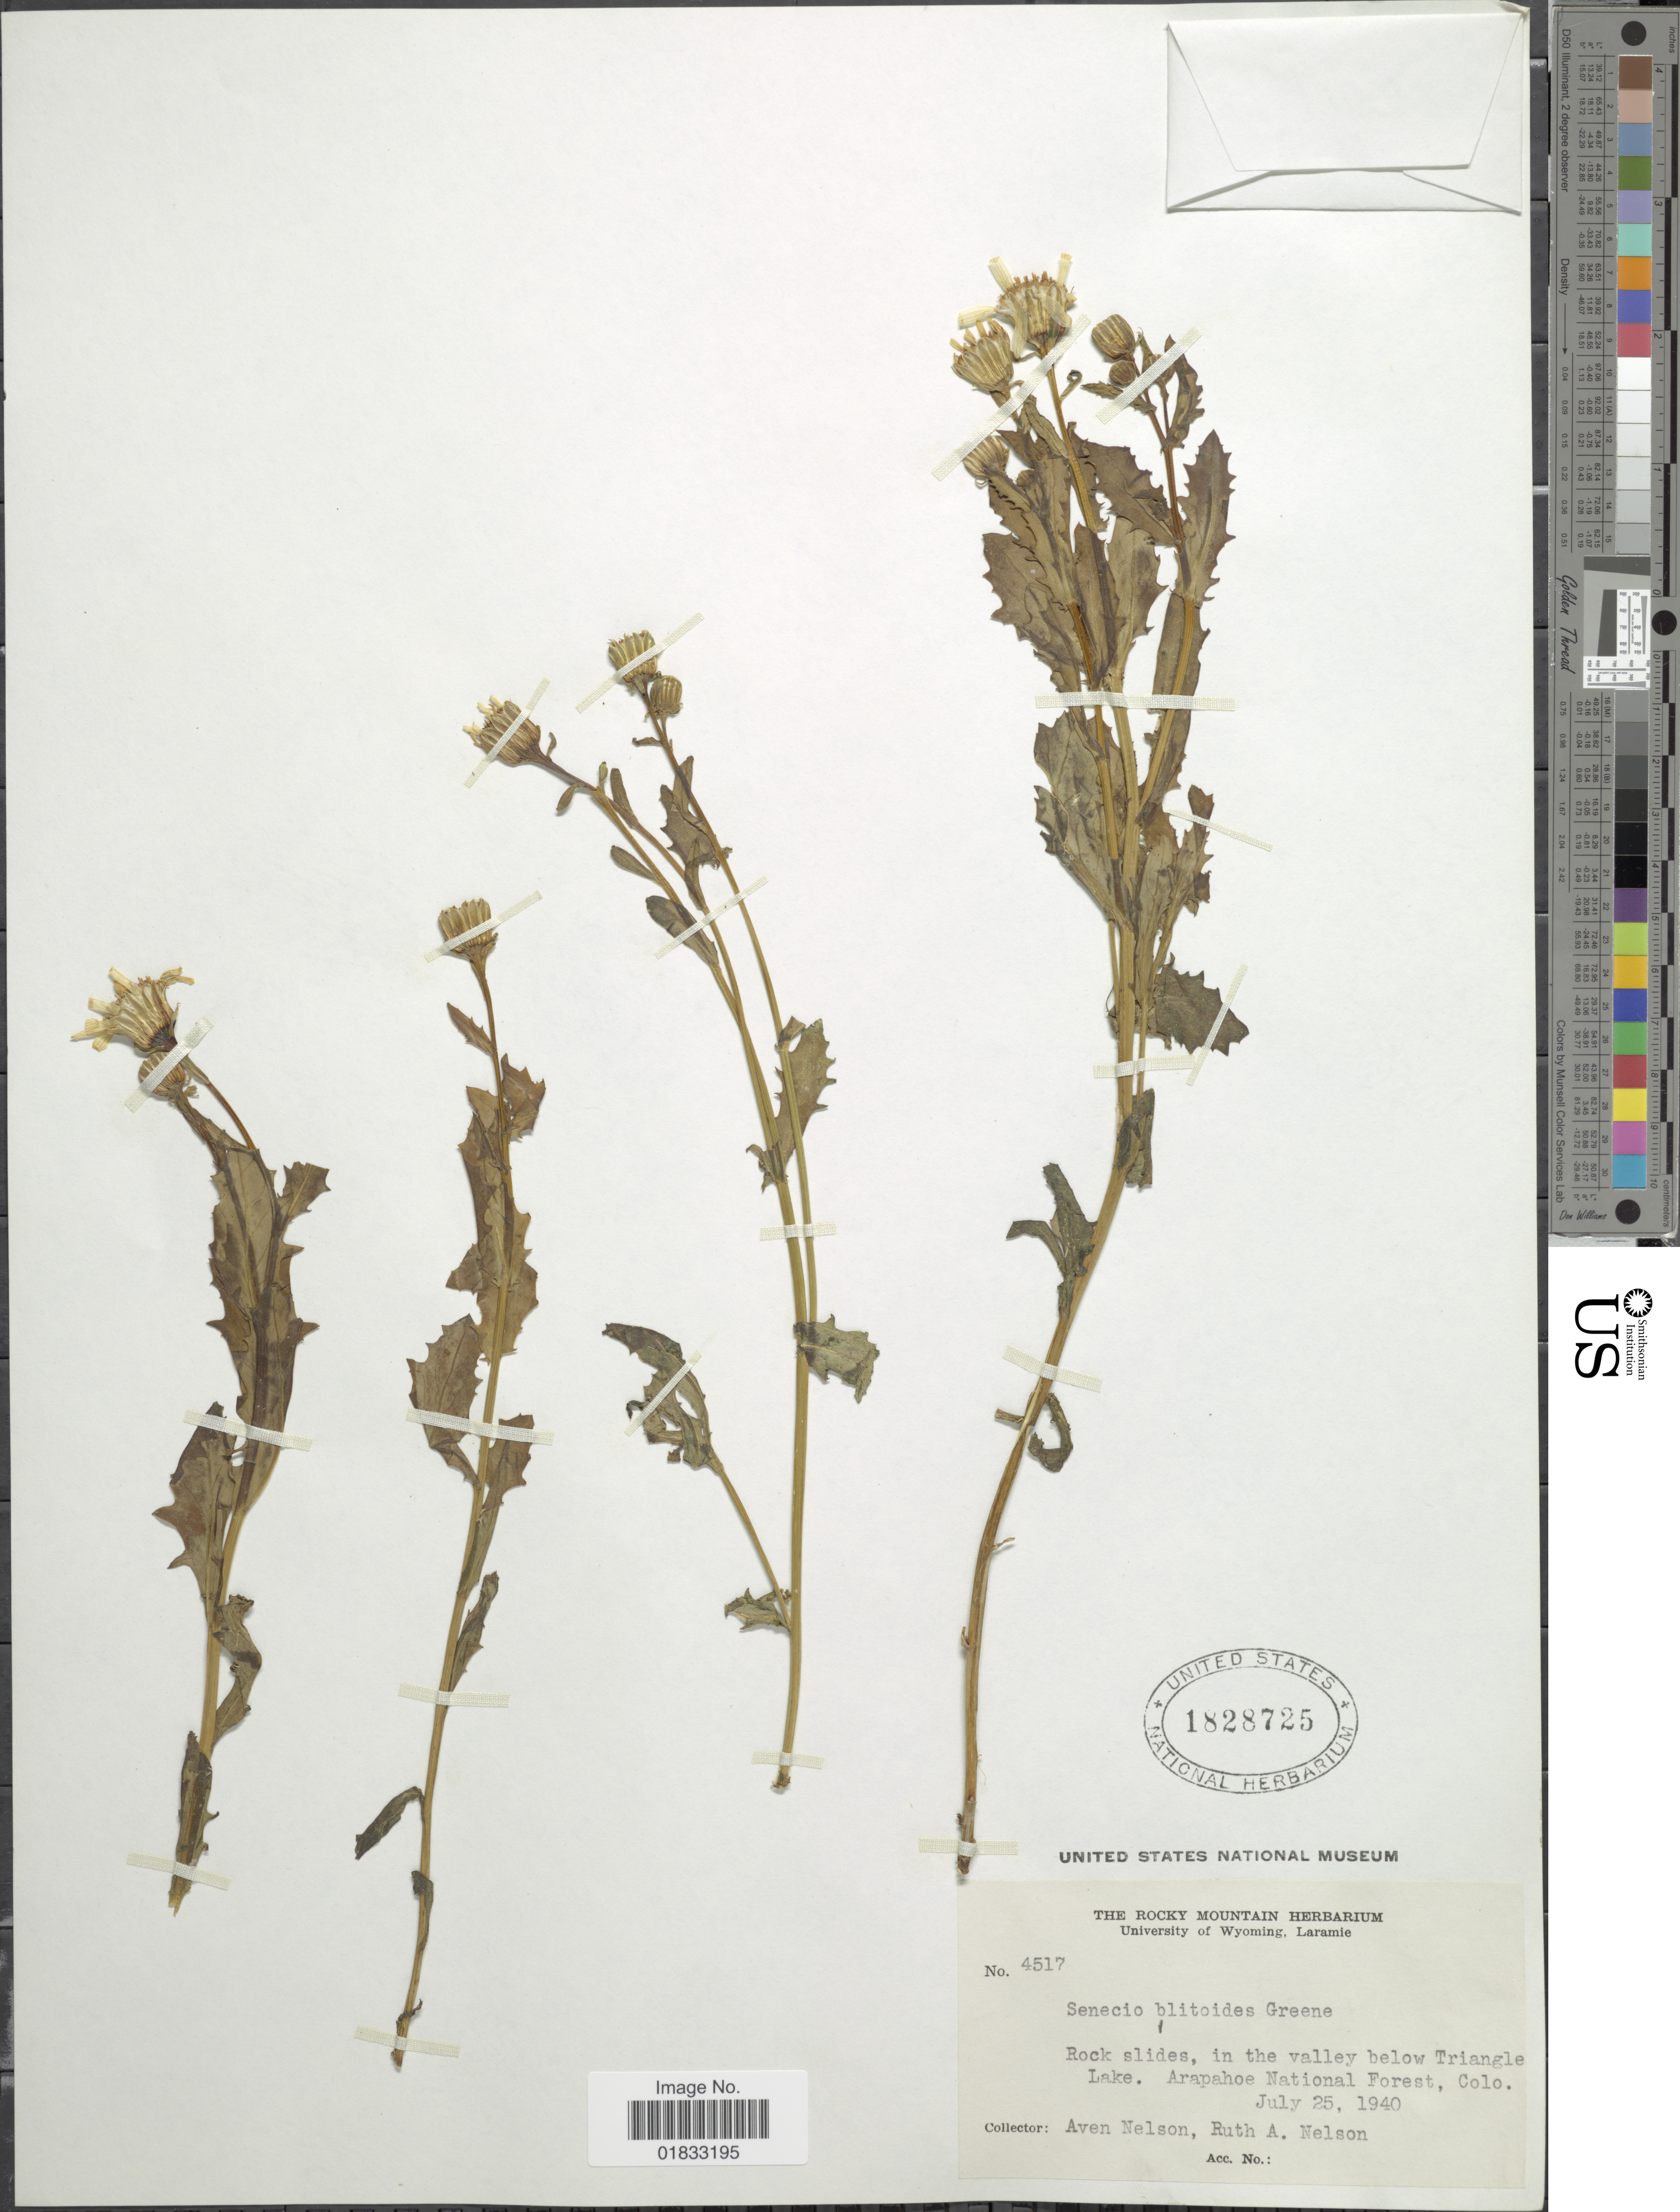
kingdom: Plantae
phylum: Tracheophyta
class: Magnoliopsida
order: Asterales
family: Asteraceae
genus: Senecio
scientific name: Senecio fremontii var. blitoides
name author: (Greene) Cronq.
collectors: A. Nelson & R. A. Nelson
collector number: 4517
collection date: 1940-07-25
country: United States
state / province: Colorado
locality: Rock slides, in the valley below Triangle Lake, Arapahoe National Forest, Colo.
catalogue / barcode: US 1828725